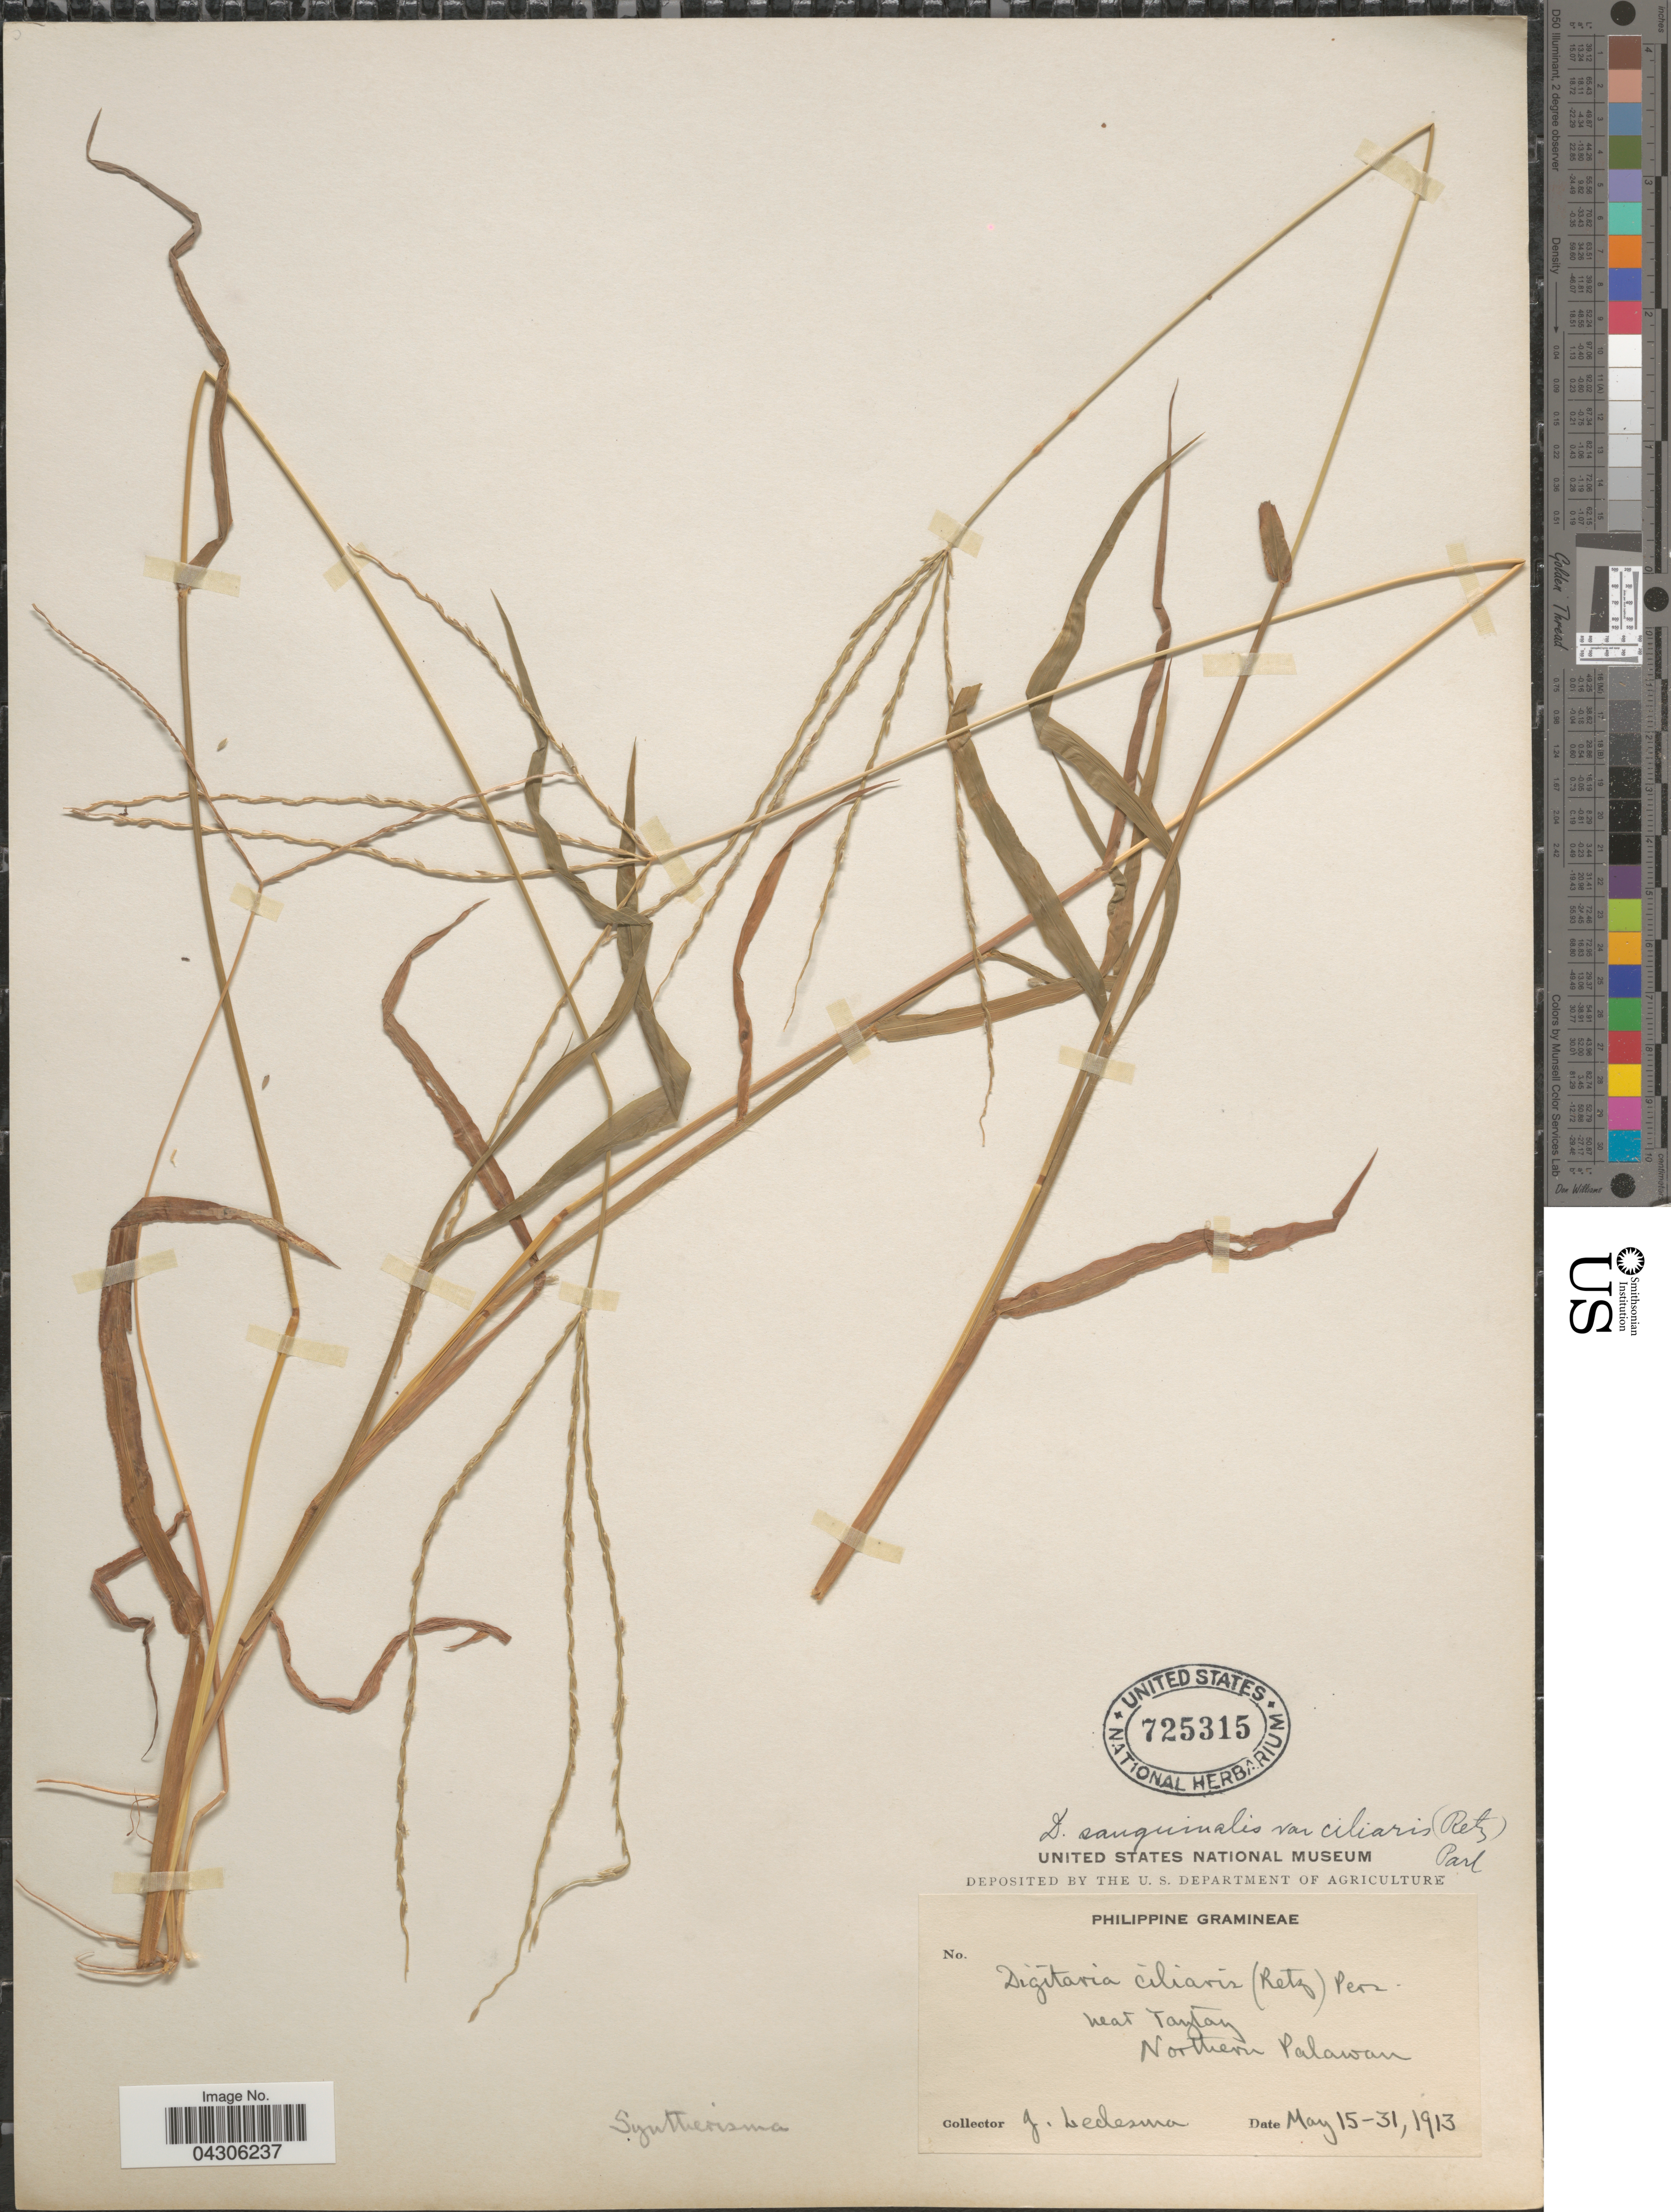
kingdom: Plantae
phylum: Tracheophyta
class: Liliopsida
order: Poales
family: Poaceae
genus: Digitaria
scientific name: Digitaria sanguinalis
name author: (L.) Scop.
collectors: G. Ledesma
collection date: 1913-05-15/1913-05-31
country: Philippines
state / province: Mimaropa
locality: Near Taytay. Northern Palawan.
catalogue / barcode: US 725315